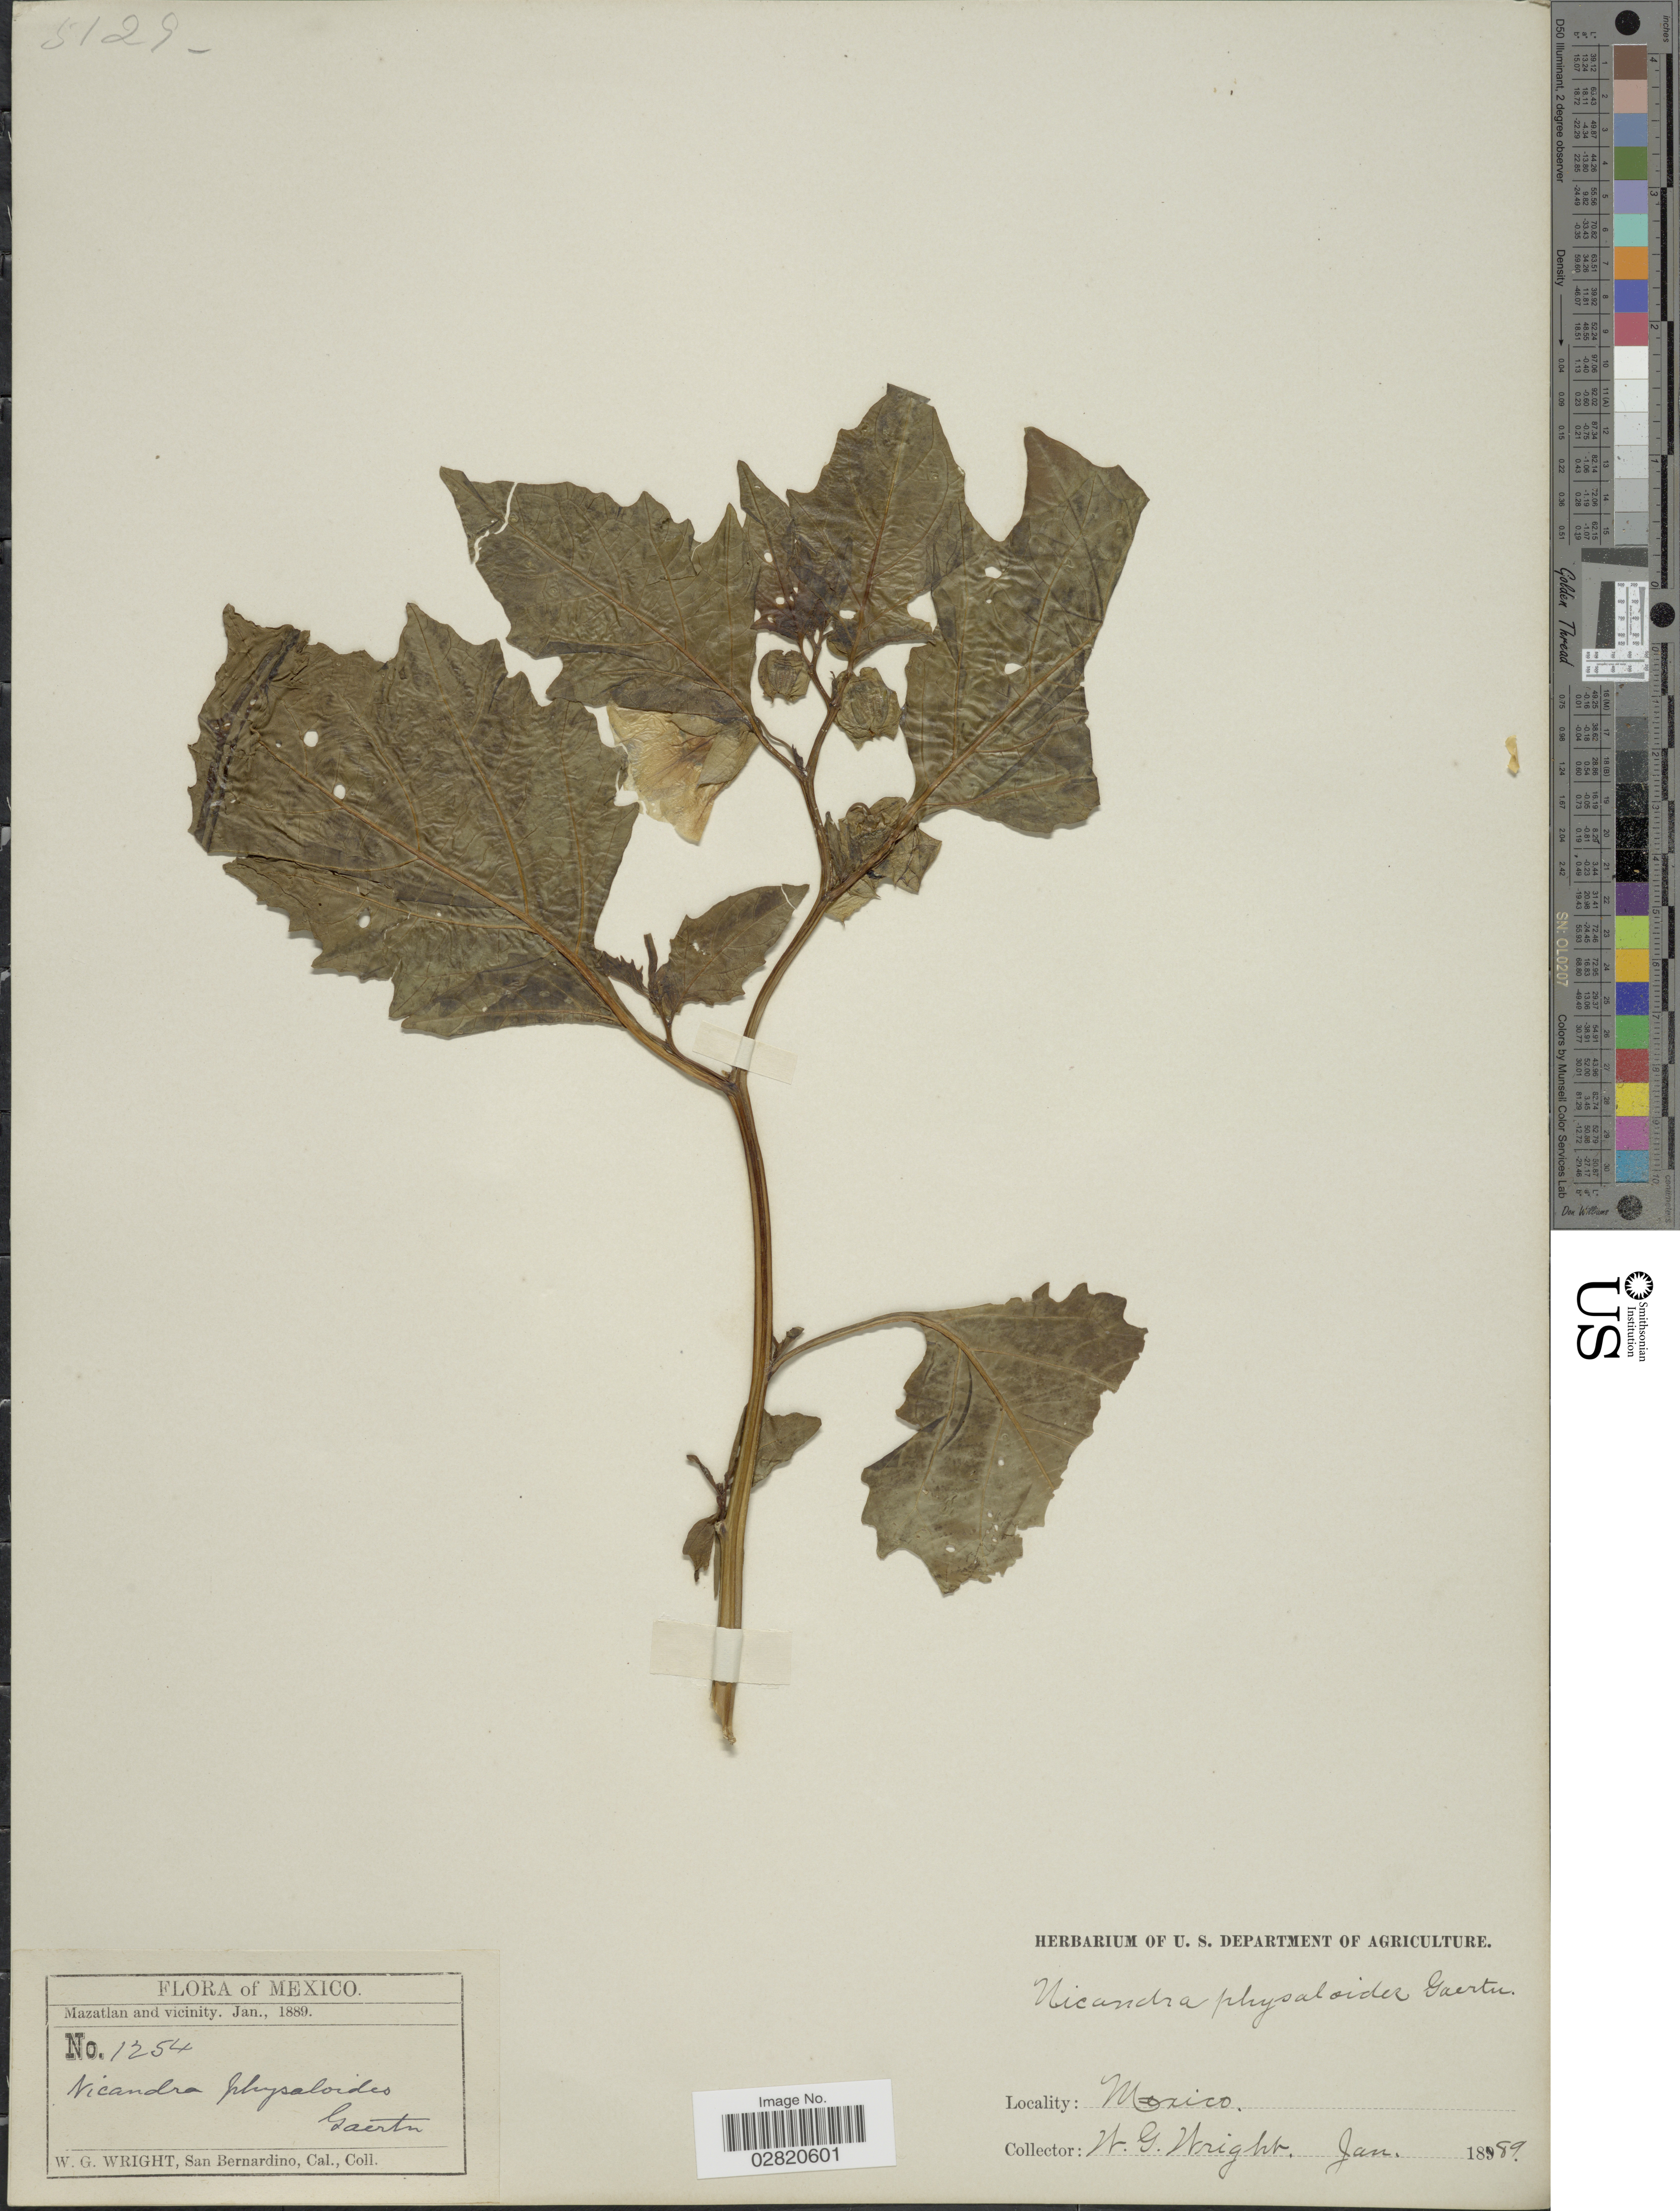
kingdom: Plantae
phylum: Tracheophyta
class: Magnoliopsida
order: Solanales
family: Solanaceae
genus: Nicandra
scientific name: Nicandra physalodes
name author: (L.) Gaertn.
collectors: W. G. Wright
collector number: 1254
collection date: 1889-01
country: Mexico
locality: Mazatlan and vicinity.